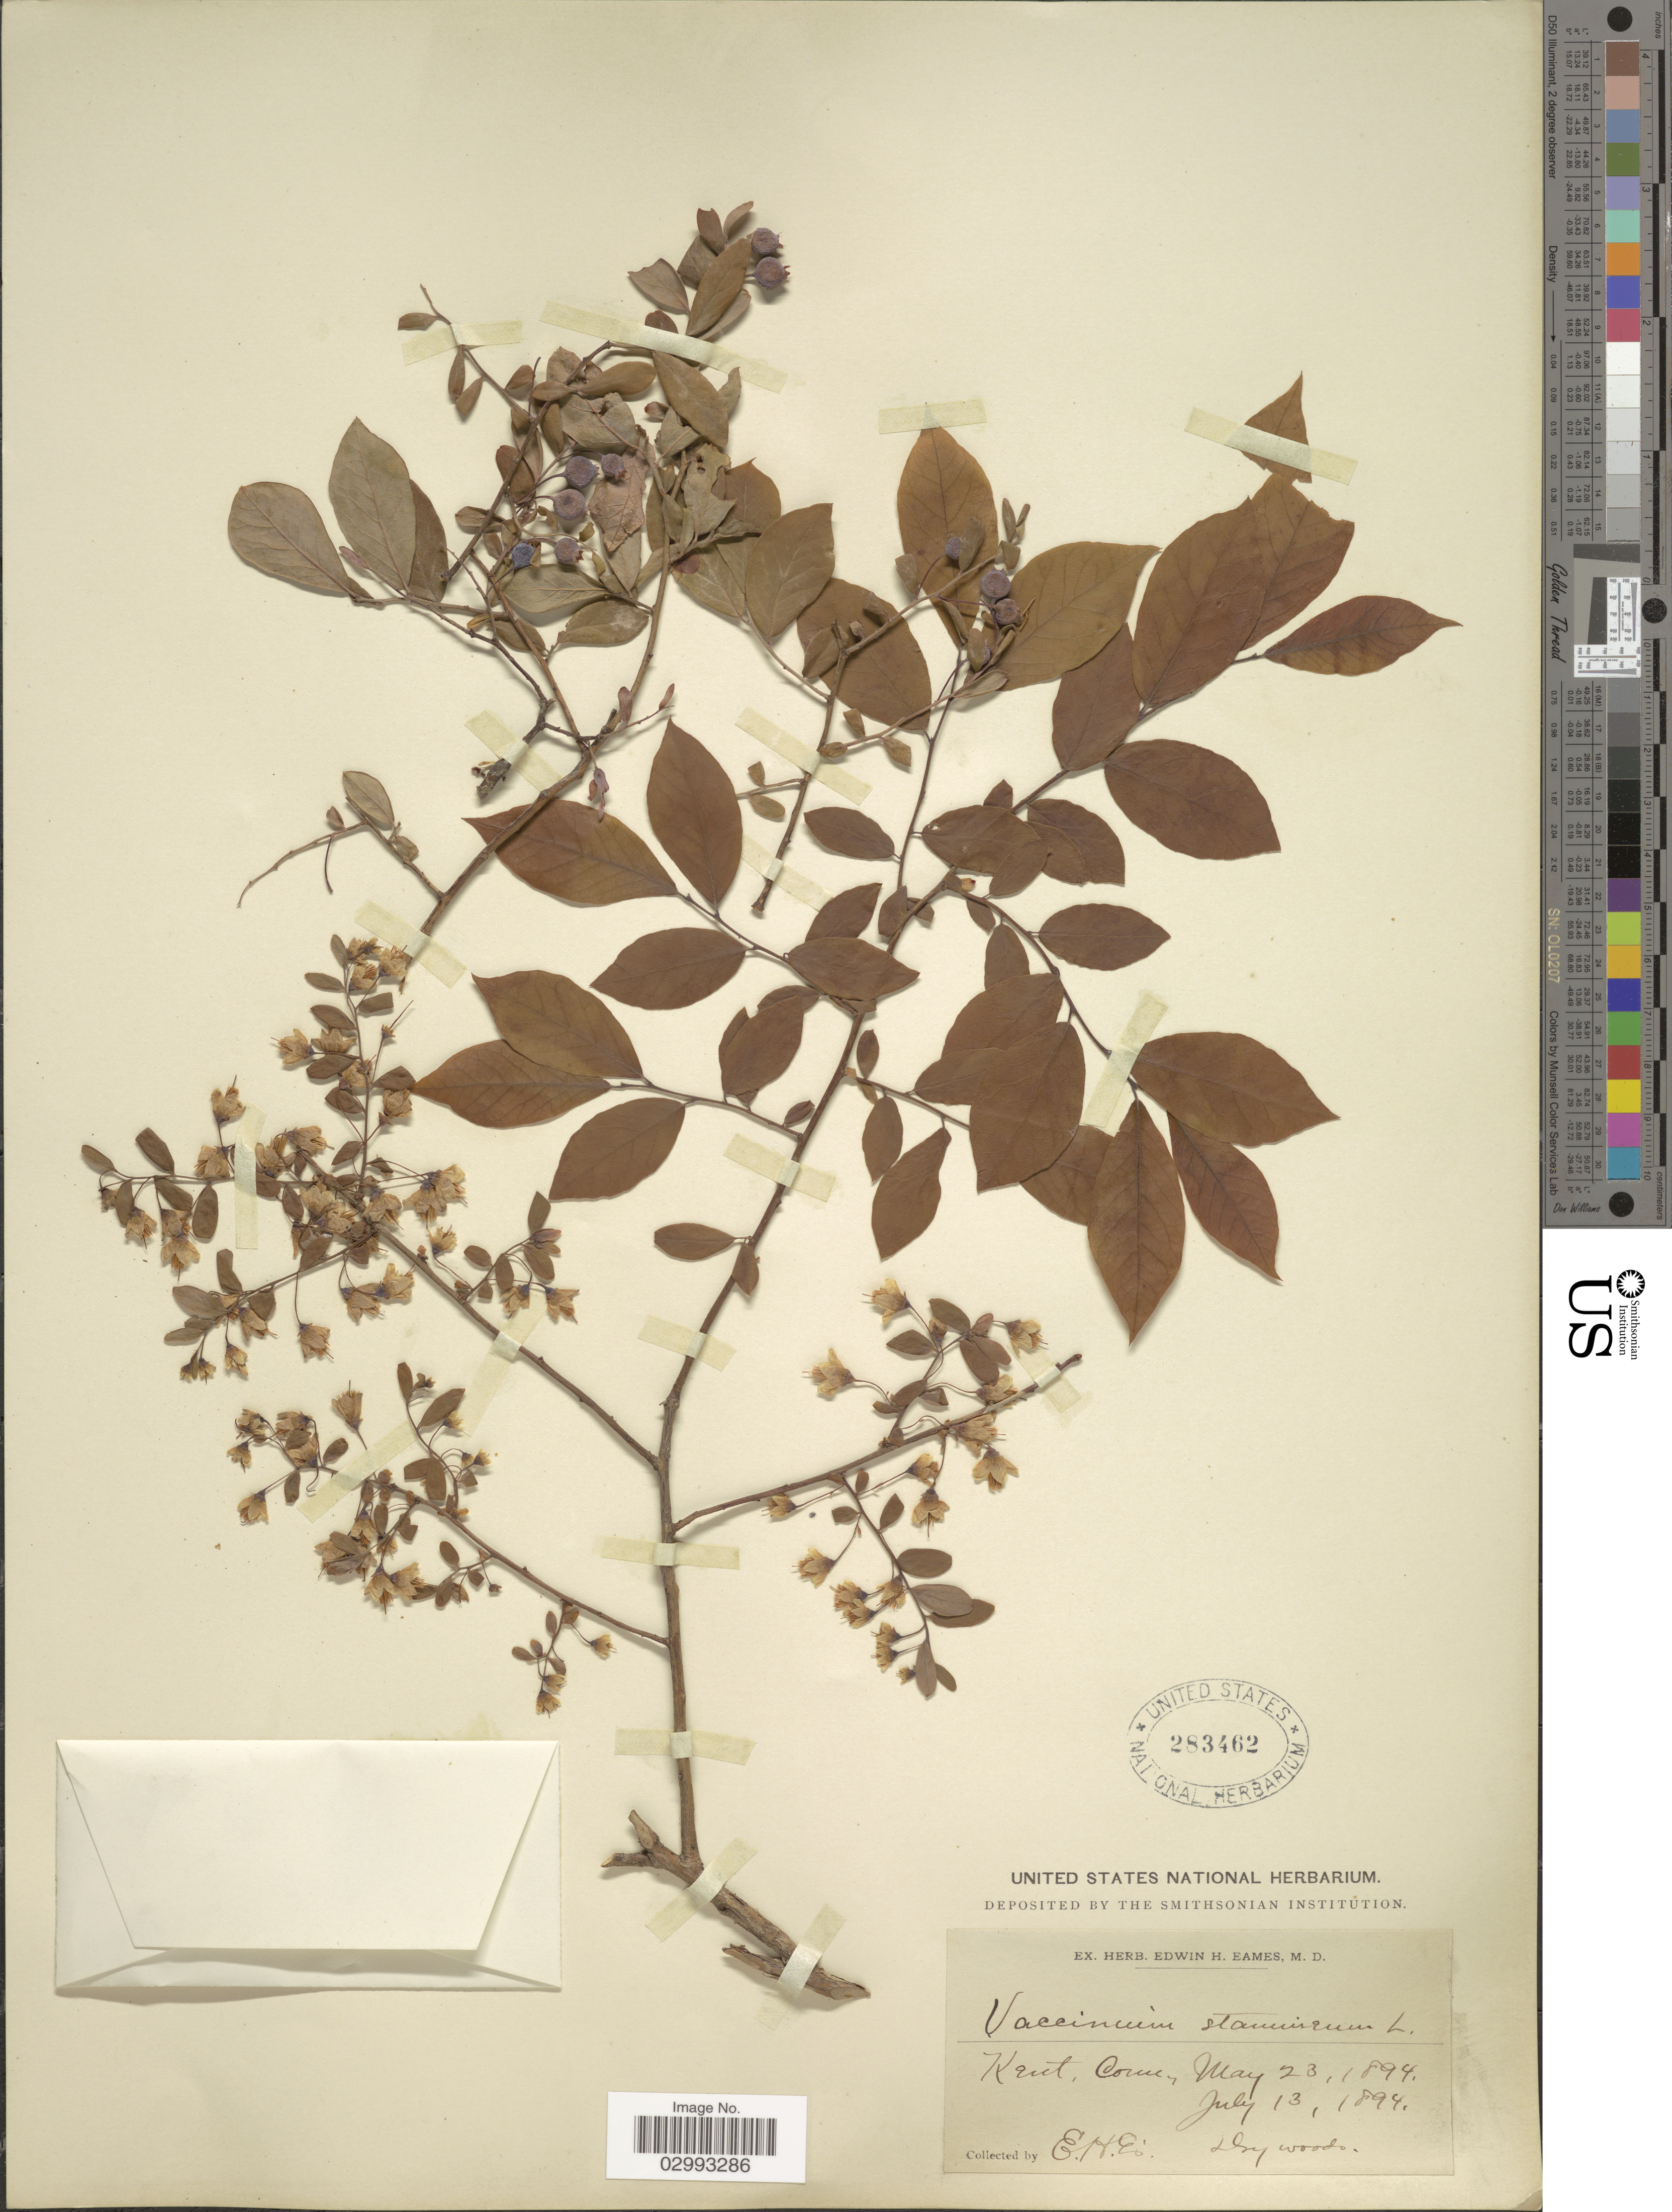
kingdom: Plantae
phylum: Tracheophyta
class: Magnoliopsida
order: Ericales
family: Ericaceae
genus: Polycodium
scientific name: Polycodium stamineum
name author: (L.) Greene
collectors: E. H. Eames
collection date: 1894-05-23/1894-07-13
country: United States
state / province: Connecticut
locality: Kent.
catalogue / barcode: US 283462